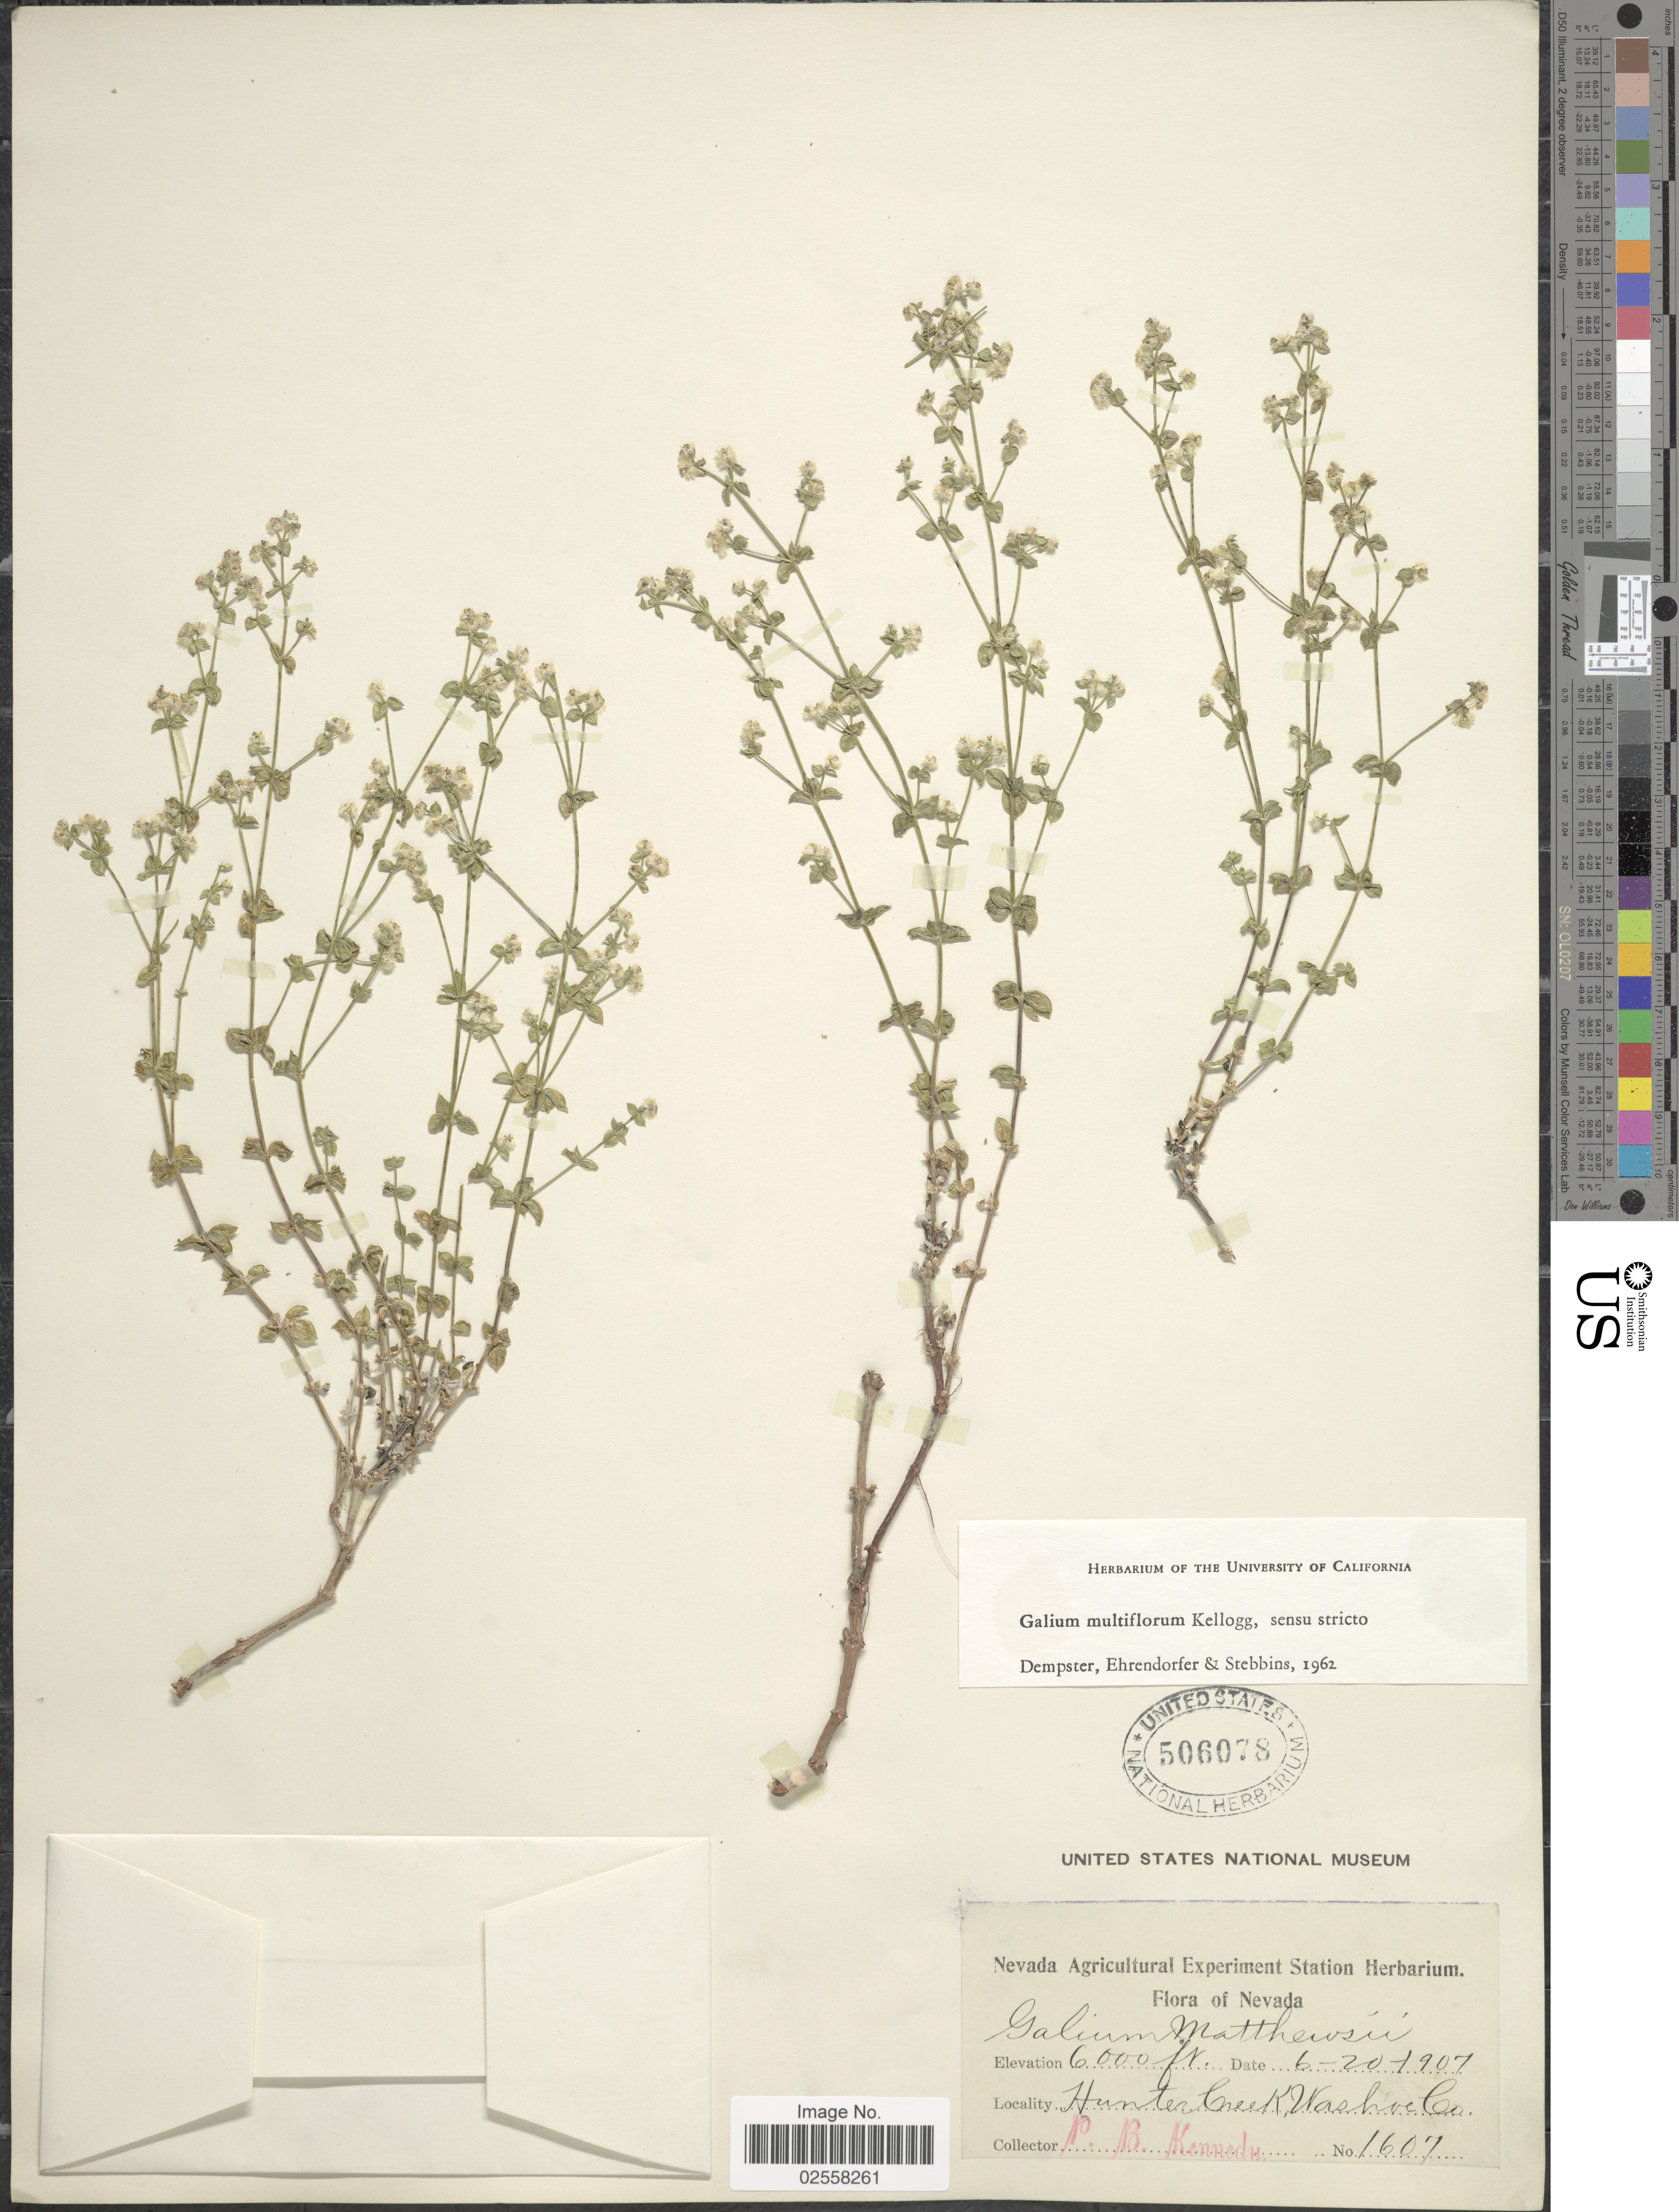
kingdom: Plantae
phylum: Tracheophyta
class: Magnoliopsida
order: Gentianales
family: Rubiaceae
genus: Galium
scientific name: Galium multiflorum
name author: Kellogg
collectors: P. B. Kennedy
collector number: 1607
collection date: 1907-06-20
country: United States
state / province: Nevada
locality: Hunter Creek, Washoe Co.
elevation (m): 1829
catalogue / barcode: US 506078